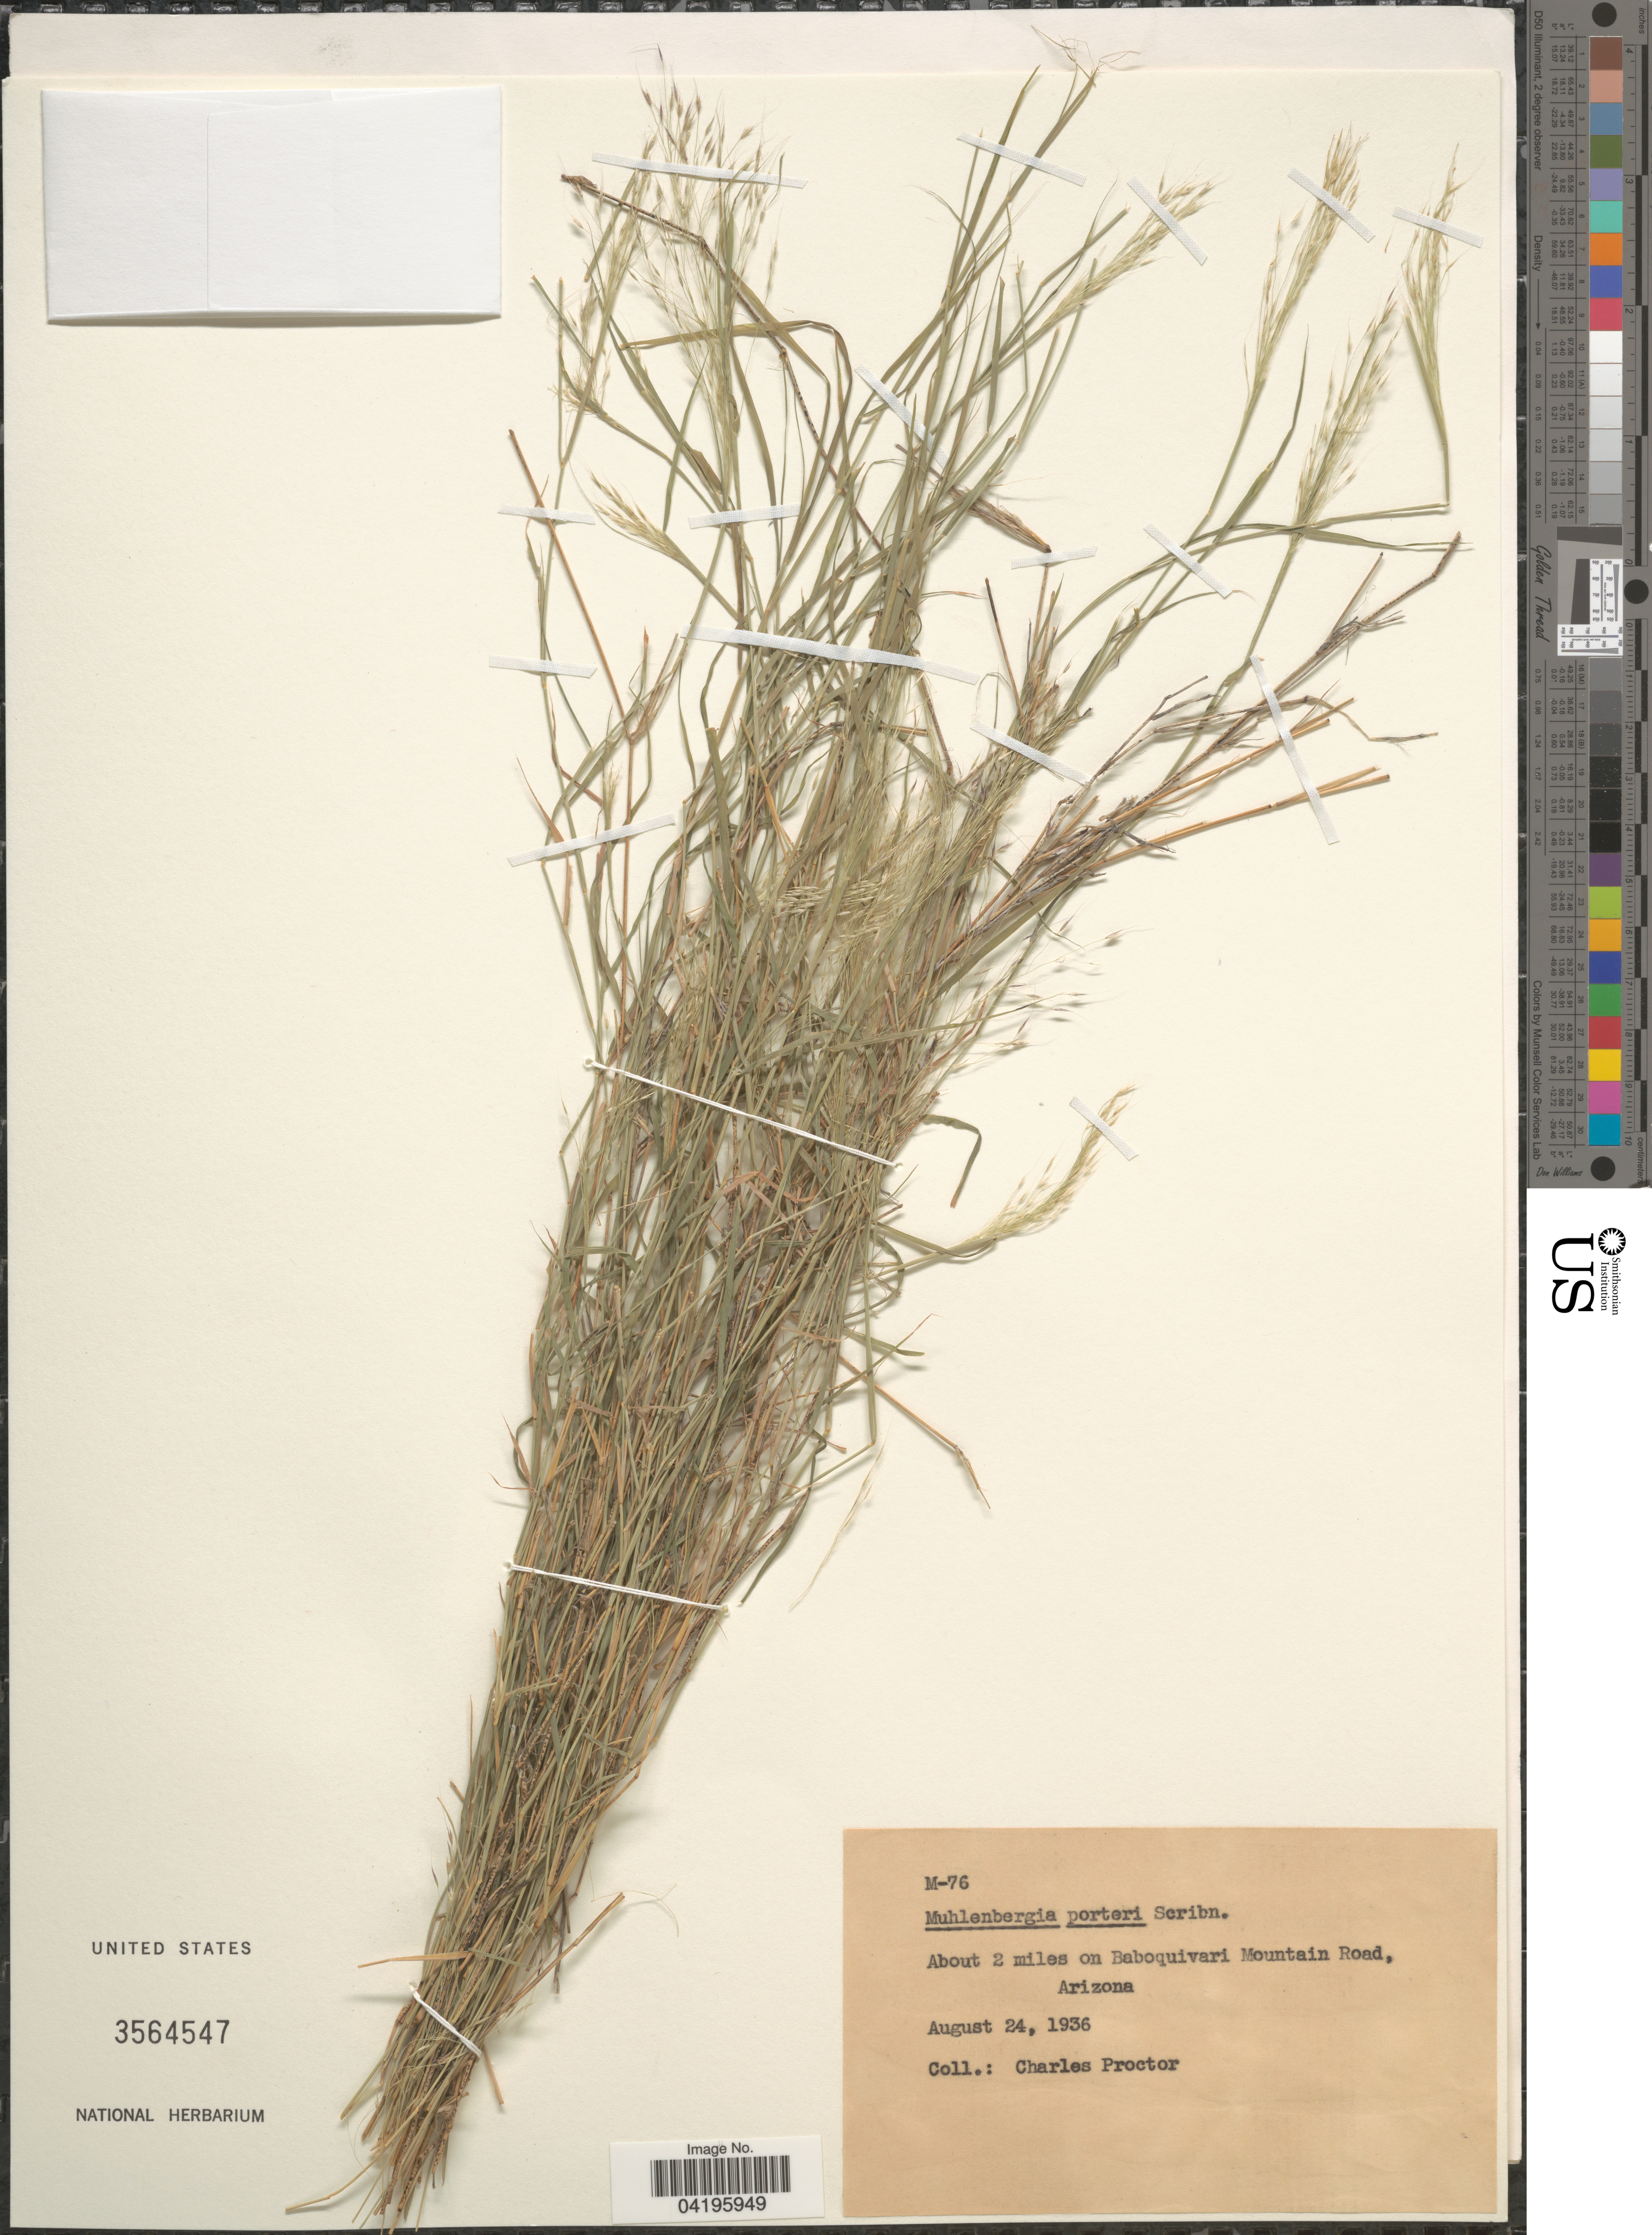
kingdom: Plantae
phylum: Tracheophyta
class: Liliopsida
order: Poales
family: Poaceae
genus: Muhlenbergia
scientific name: Muhlenbergia porteri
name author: Scribn. in W.J. Beal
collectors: C. Proctor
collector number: M-76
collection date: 1936-08-24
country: United States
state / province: Arizona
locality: About 2 miles on Baboquivari Mountain Road.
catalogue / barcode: US 3564547